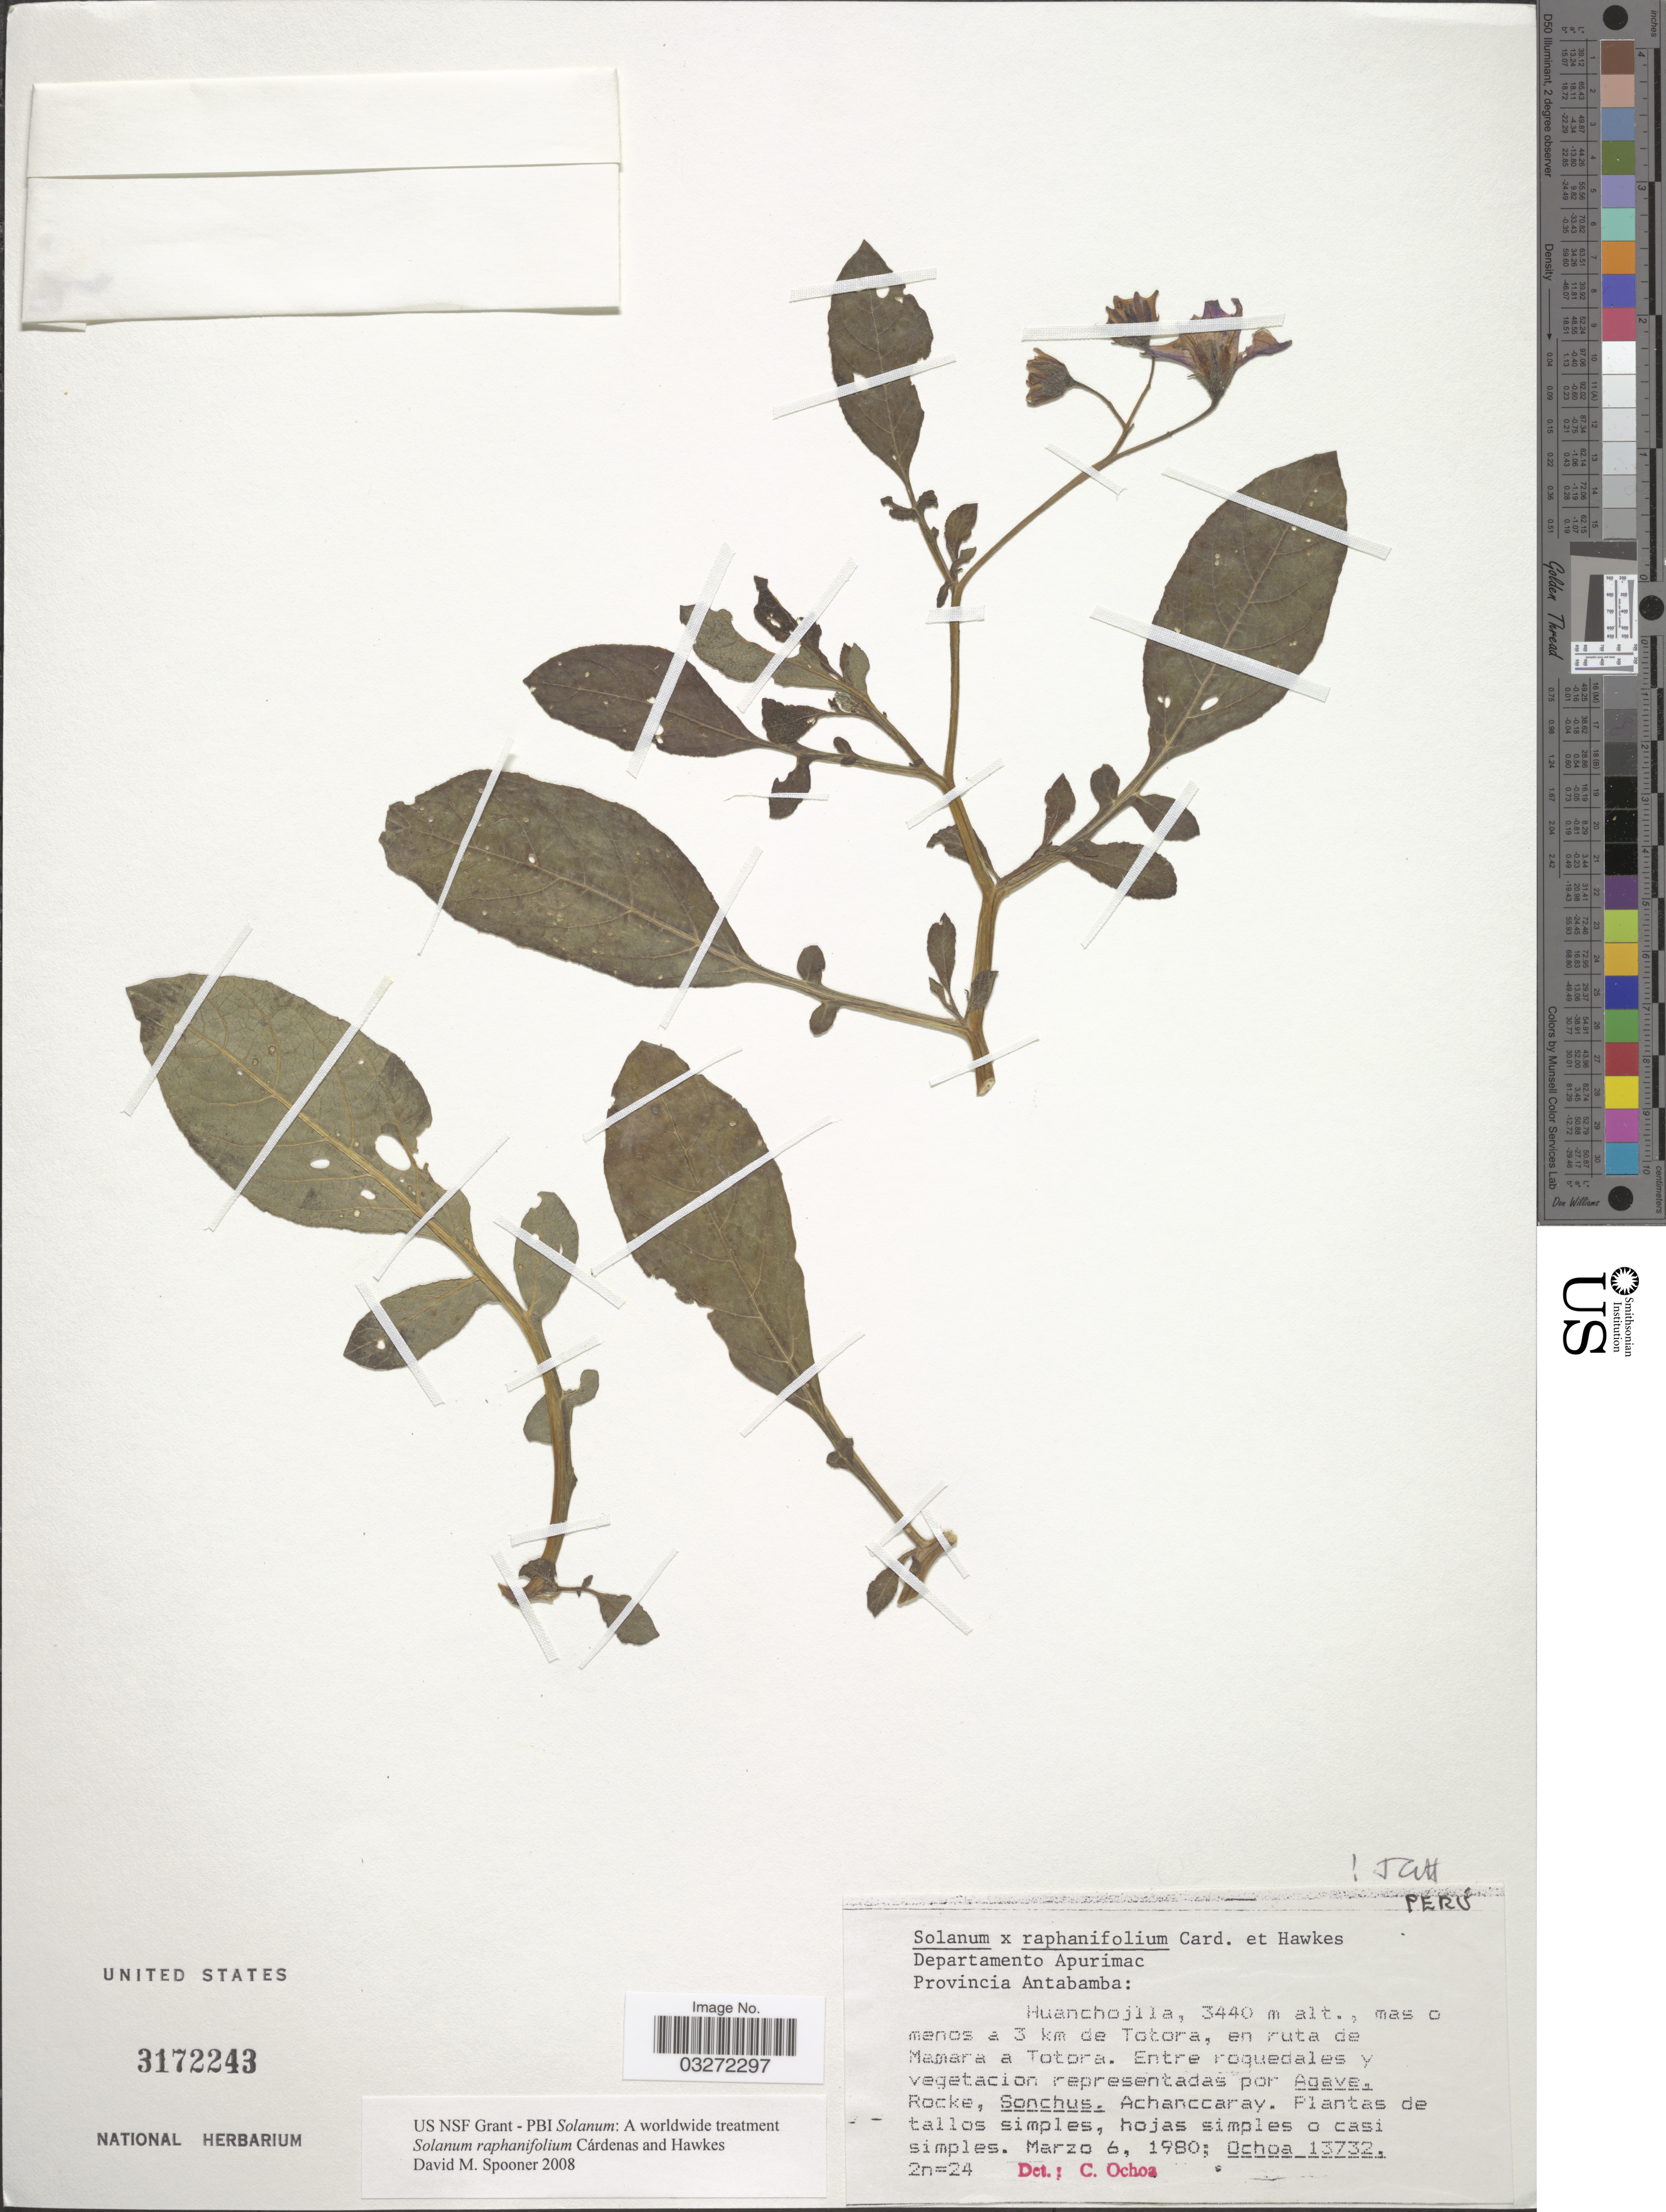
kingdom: Plantae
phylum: Tracheophyta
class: Magnoliopsida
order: Solanales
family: Solanaceae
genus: Solanum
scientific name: Solanum raphanifolium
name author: Cárdenas & Hawkes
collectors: -. Ochoa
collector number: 13732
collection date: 1980-03-06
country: Peru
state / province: Apurímac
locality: Departamento Apurimac, Provincia Antabamba: Huanchojilla, mas o menos a 3 km de Totora, en ruta de Mamara a Totora.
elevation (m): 3440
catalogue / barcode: US 3172243